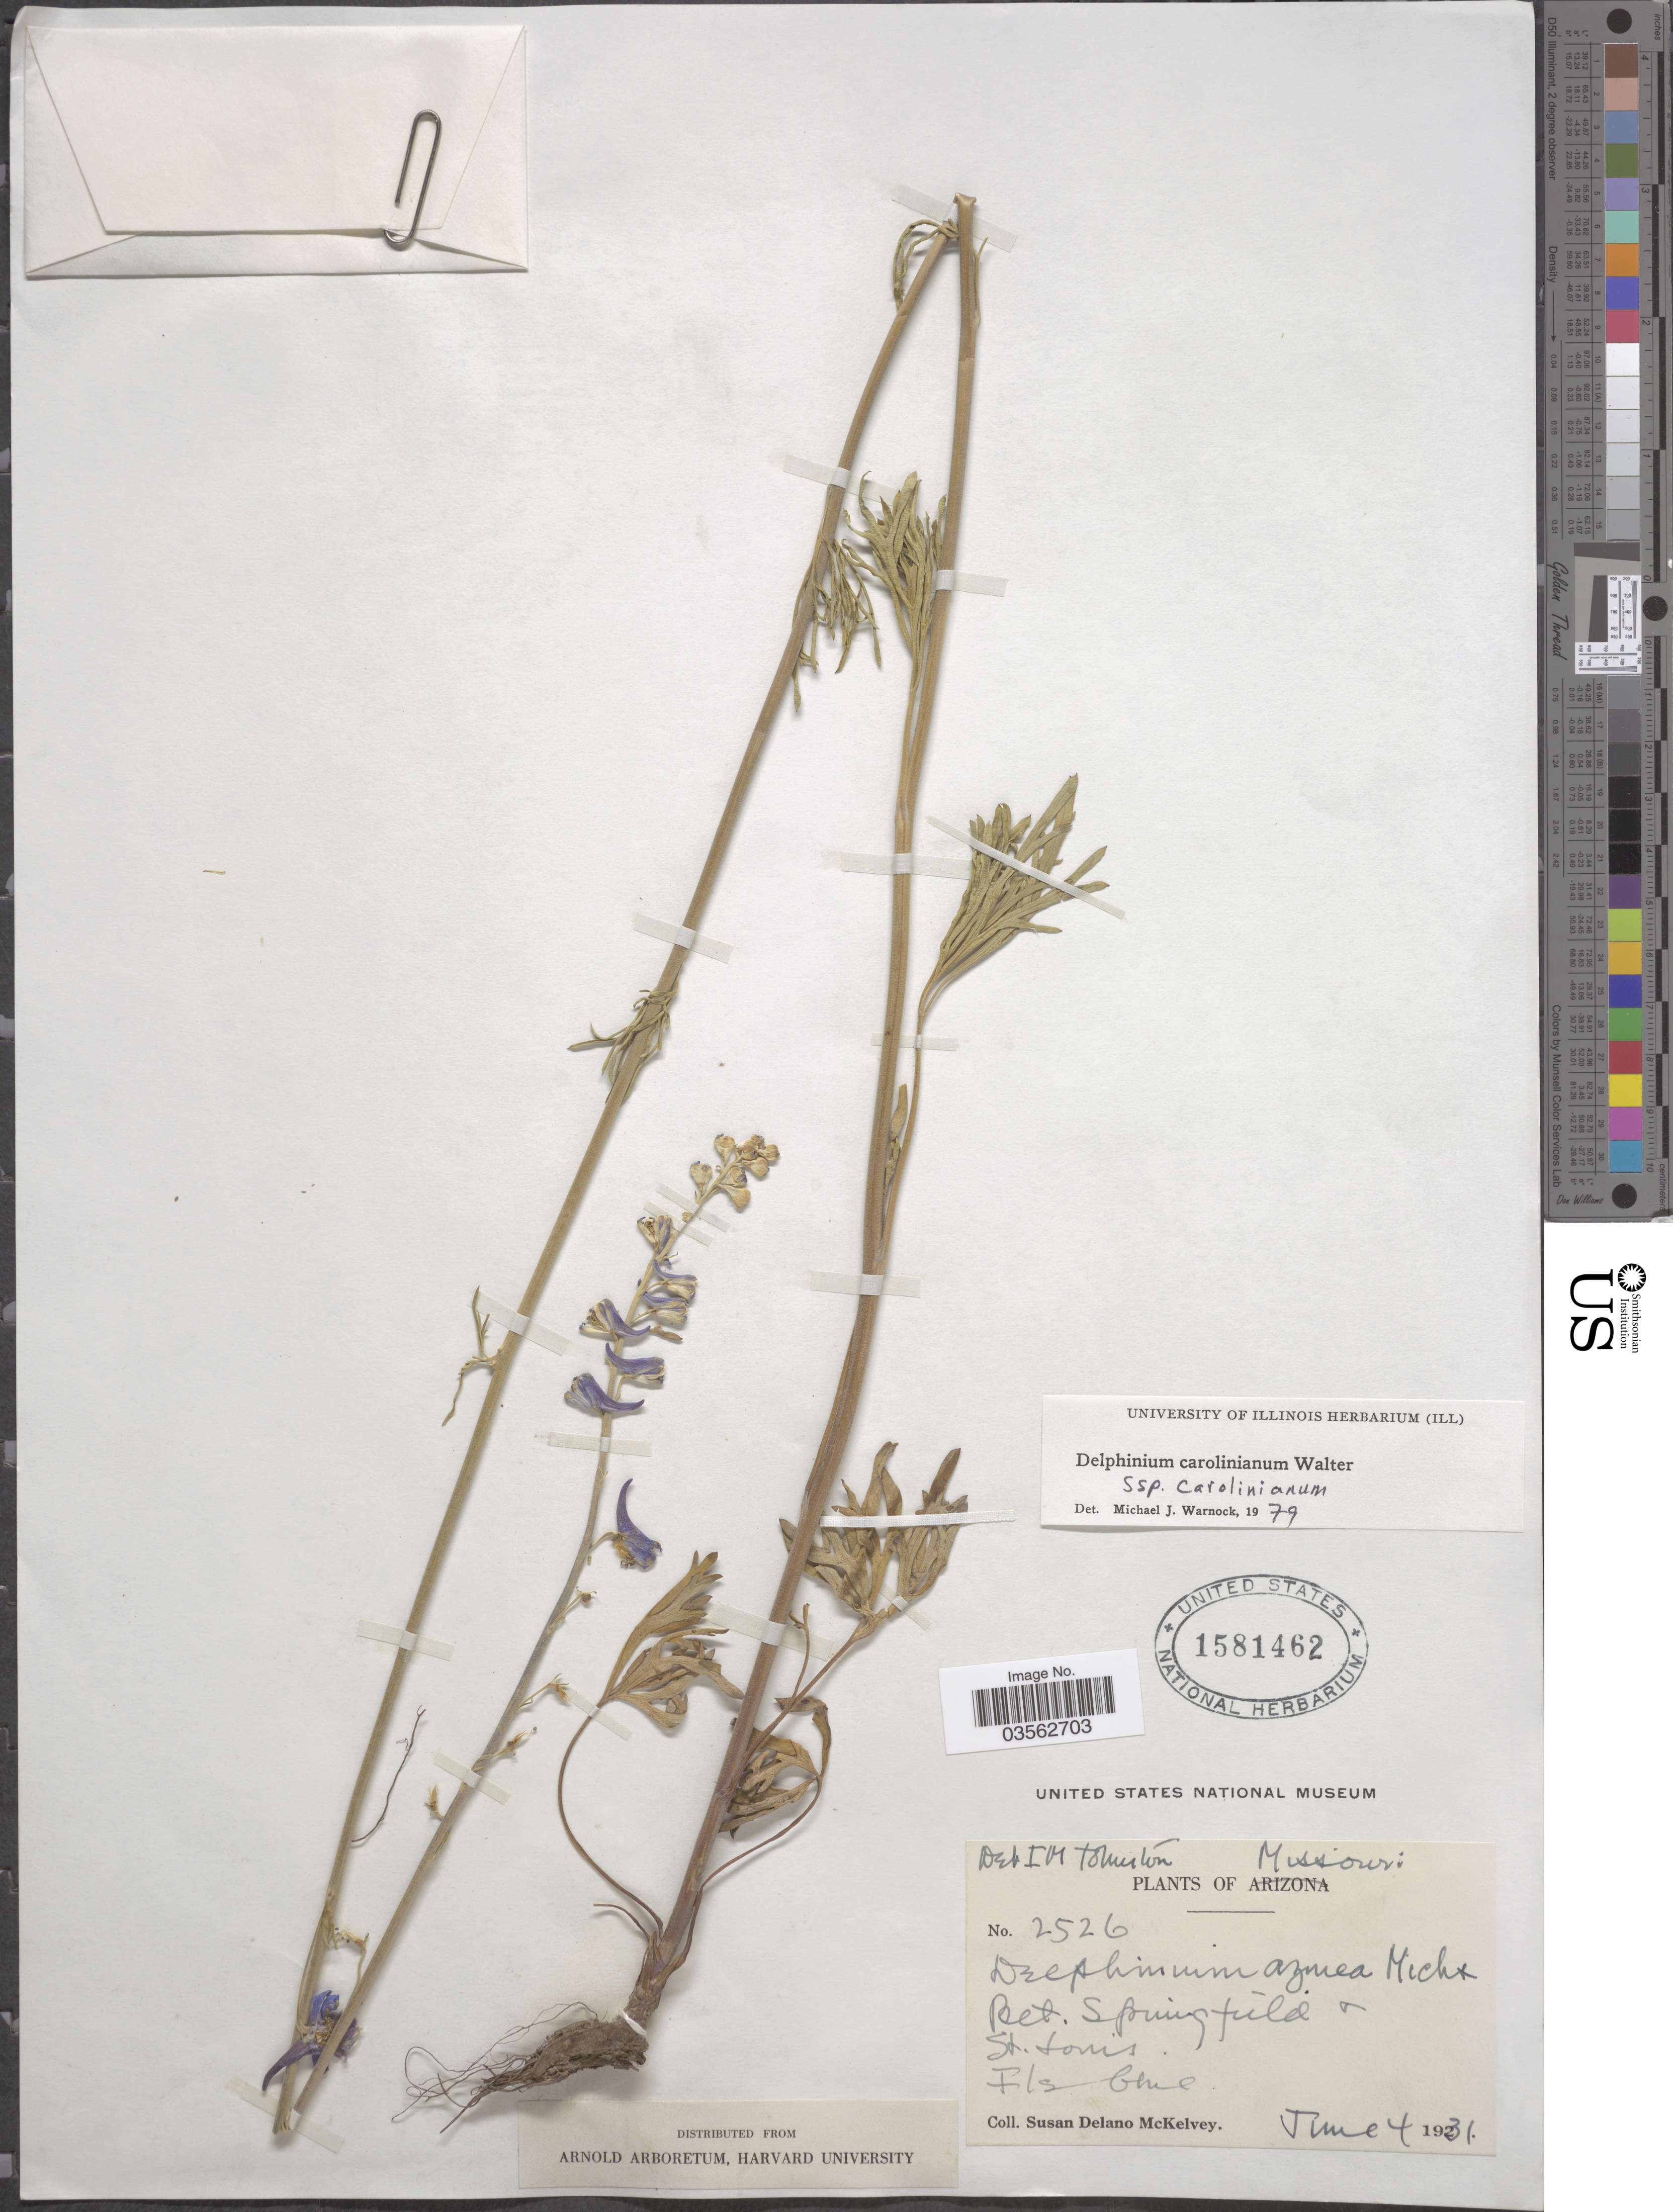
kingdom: Plantae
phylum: Tracheophyta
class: Magnoliopsida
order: Ranunculales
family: Ranunculaceae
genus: Delphinium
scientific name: Delphinium carolinianum subsp. carolinianum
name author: Walter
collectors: S. A. McKelvey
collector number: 2526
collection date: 1931-06-04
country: United States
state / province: Missouri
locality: Bet. Springfield + St. Louis.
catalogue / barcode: US 1581462